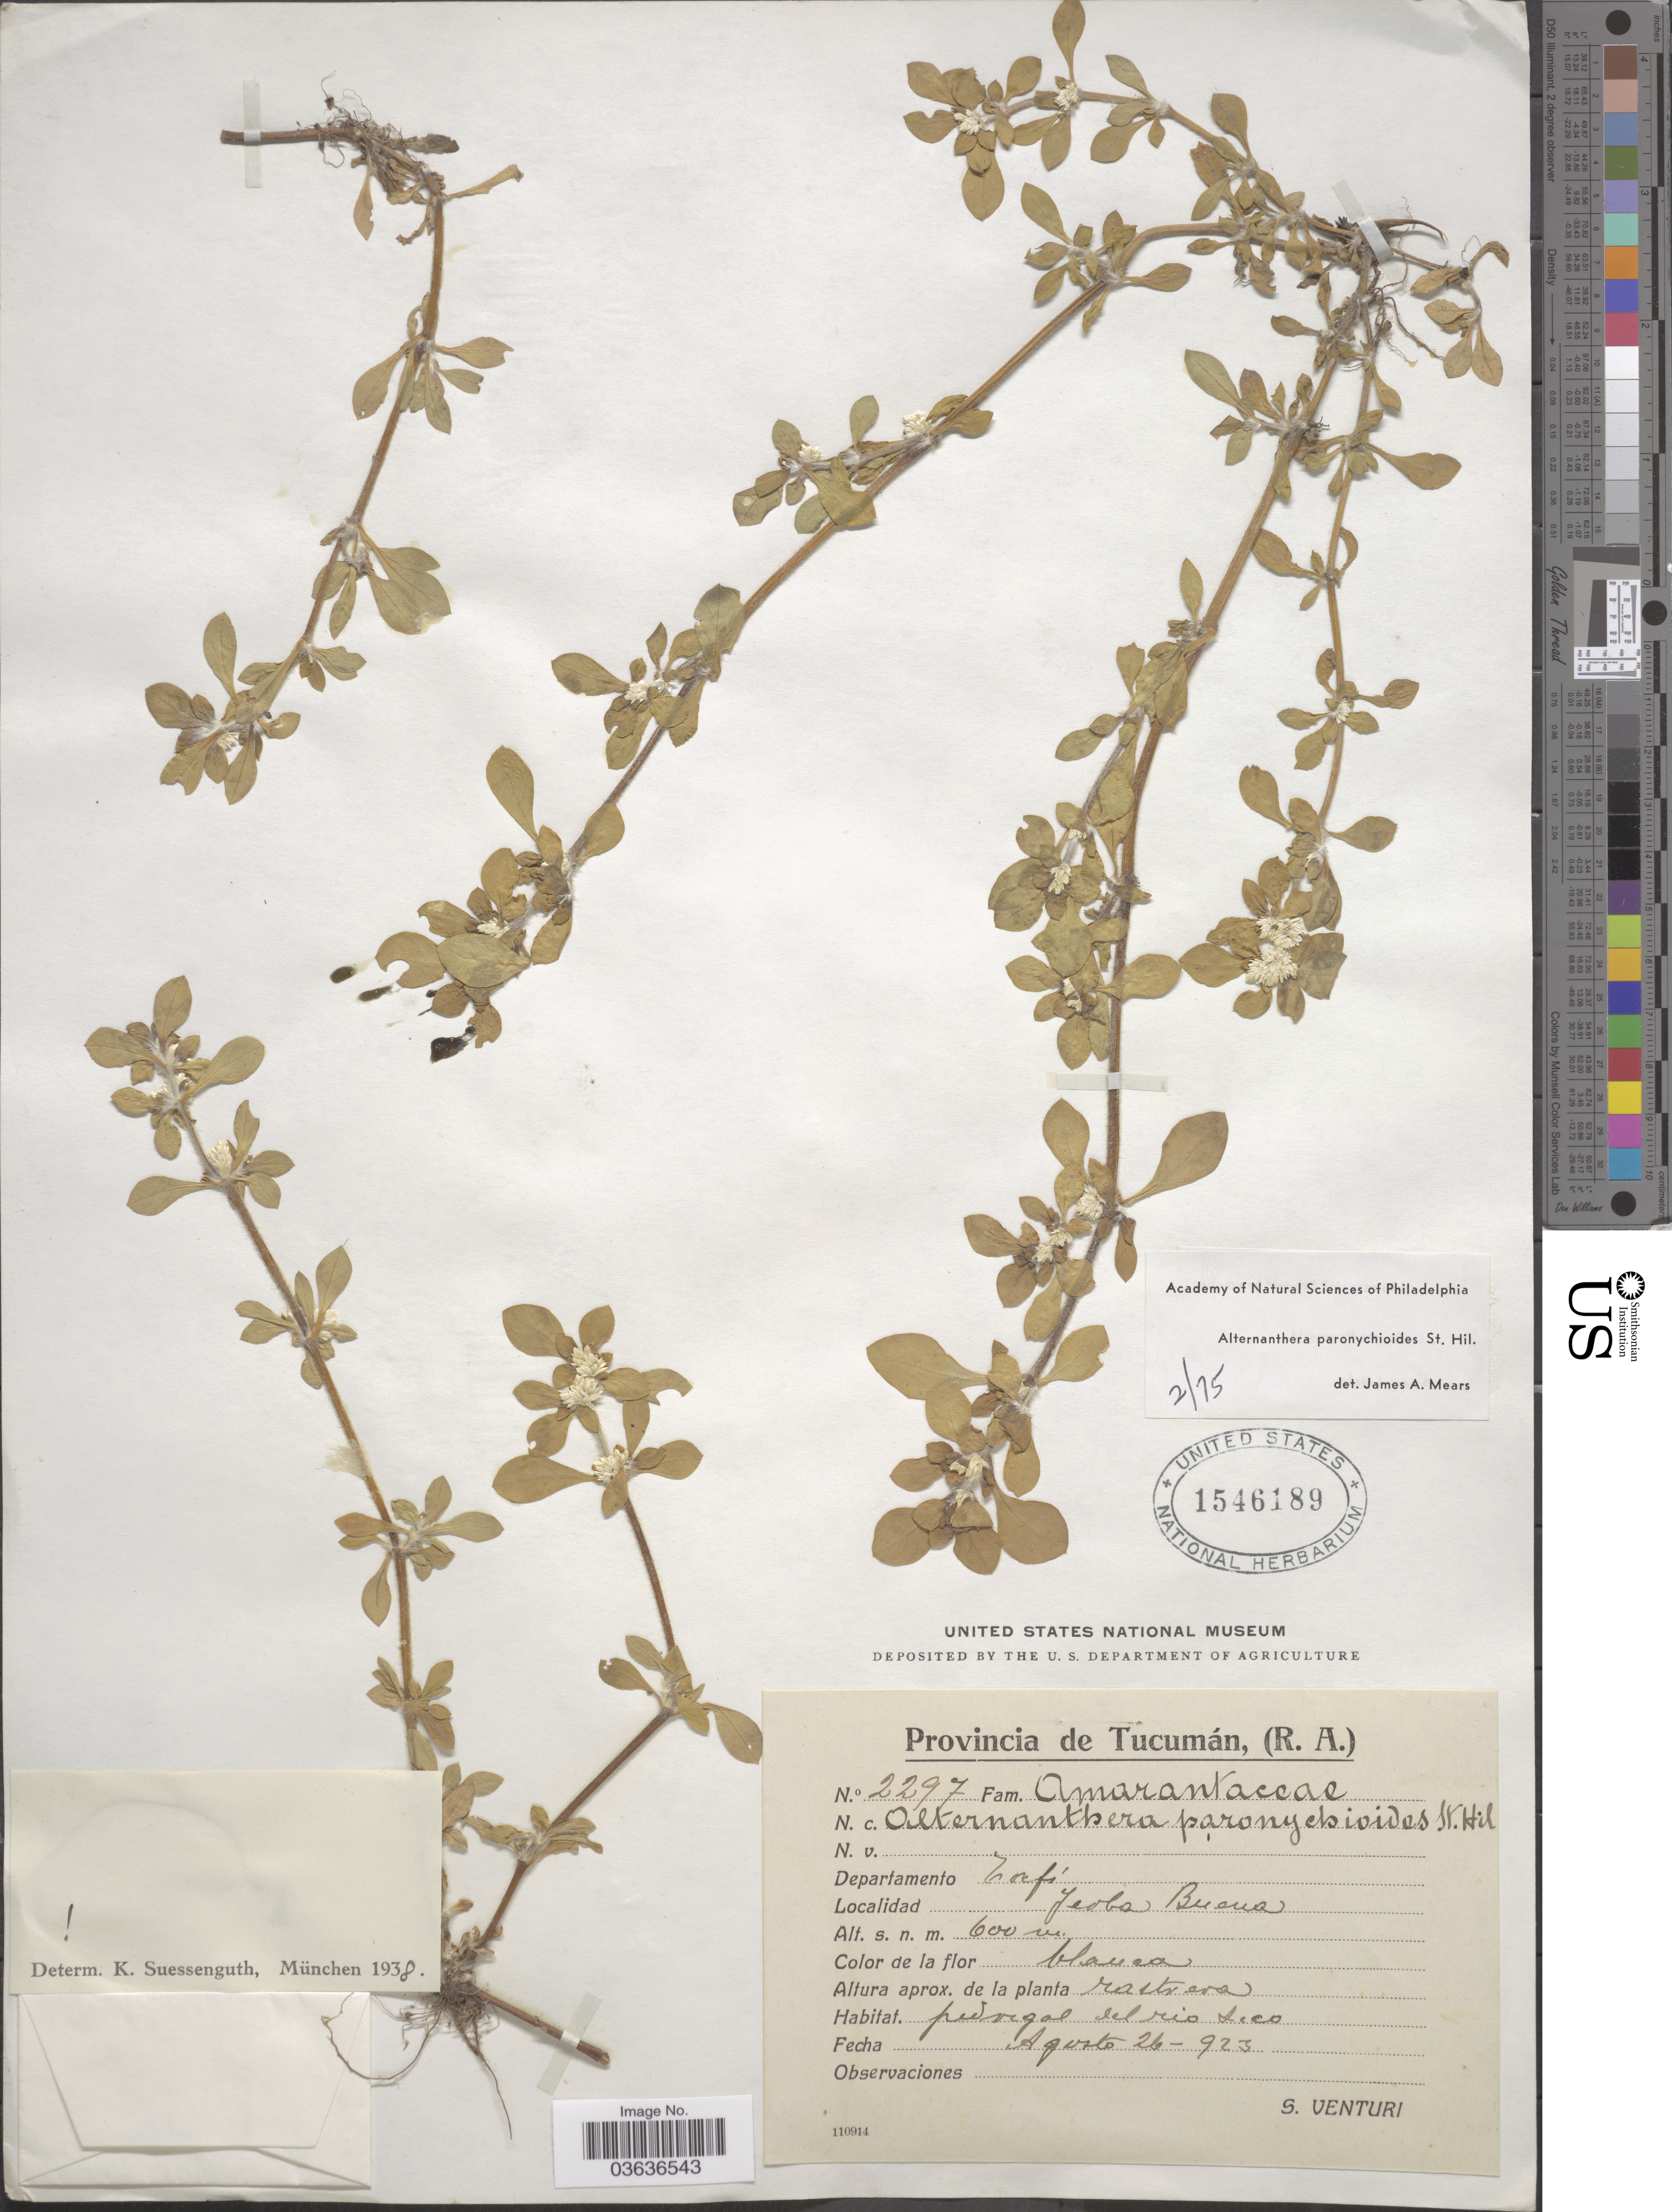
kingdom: Plantae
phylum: Tracheophyta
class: Magnoliopsida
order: Caryophyllales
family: Amaranthaceae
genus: Alternanthera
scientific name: Alternanthera polygonoides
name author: (L.) R. Br. ex Sweet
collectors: S. Venturi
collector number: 2297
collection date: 1923-08-26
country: Argentina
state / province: Tucuman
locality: Departamento Tafí. Yerba Buena.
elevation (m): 600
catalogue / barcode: US 1546189